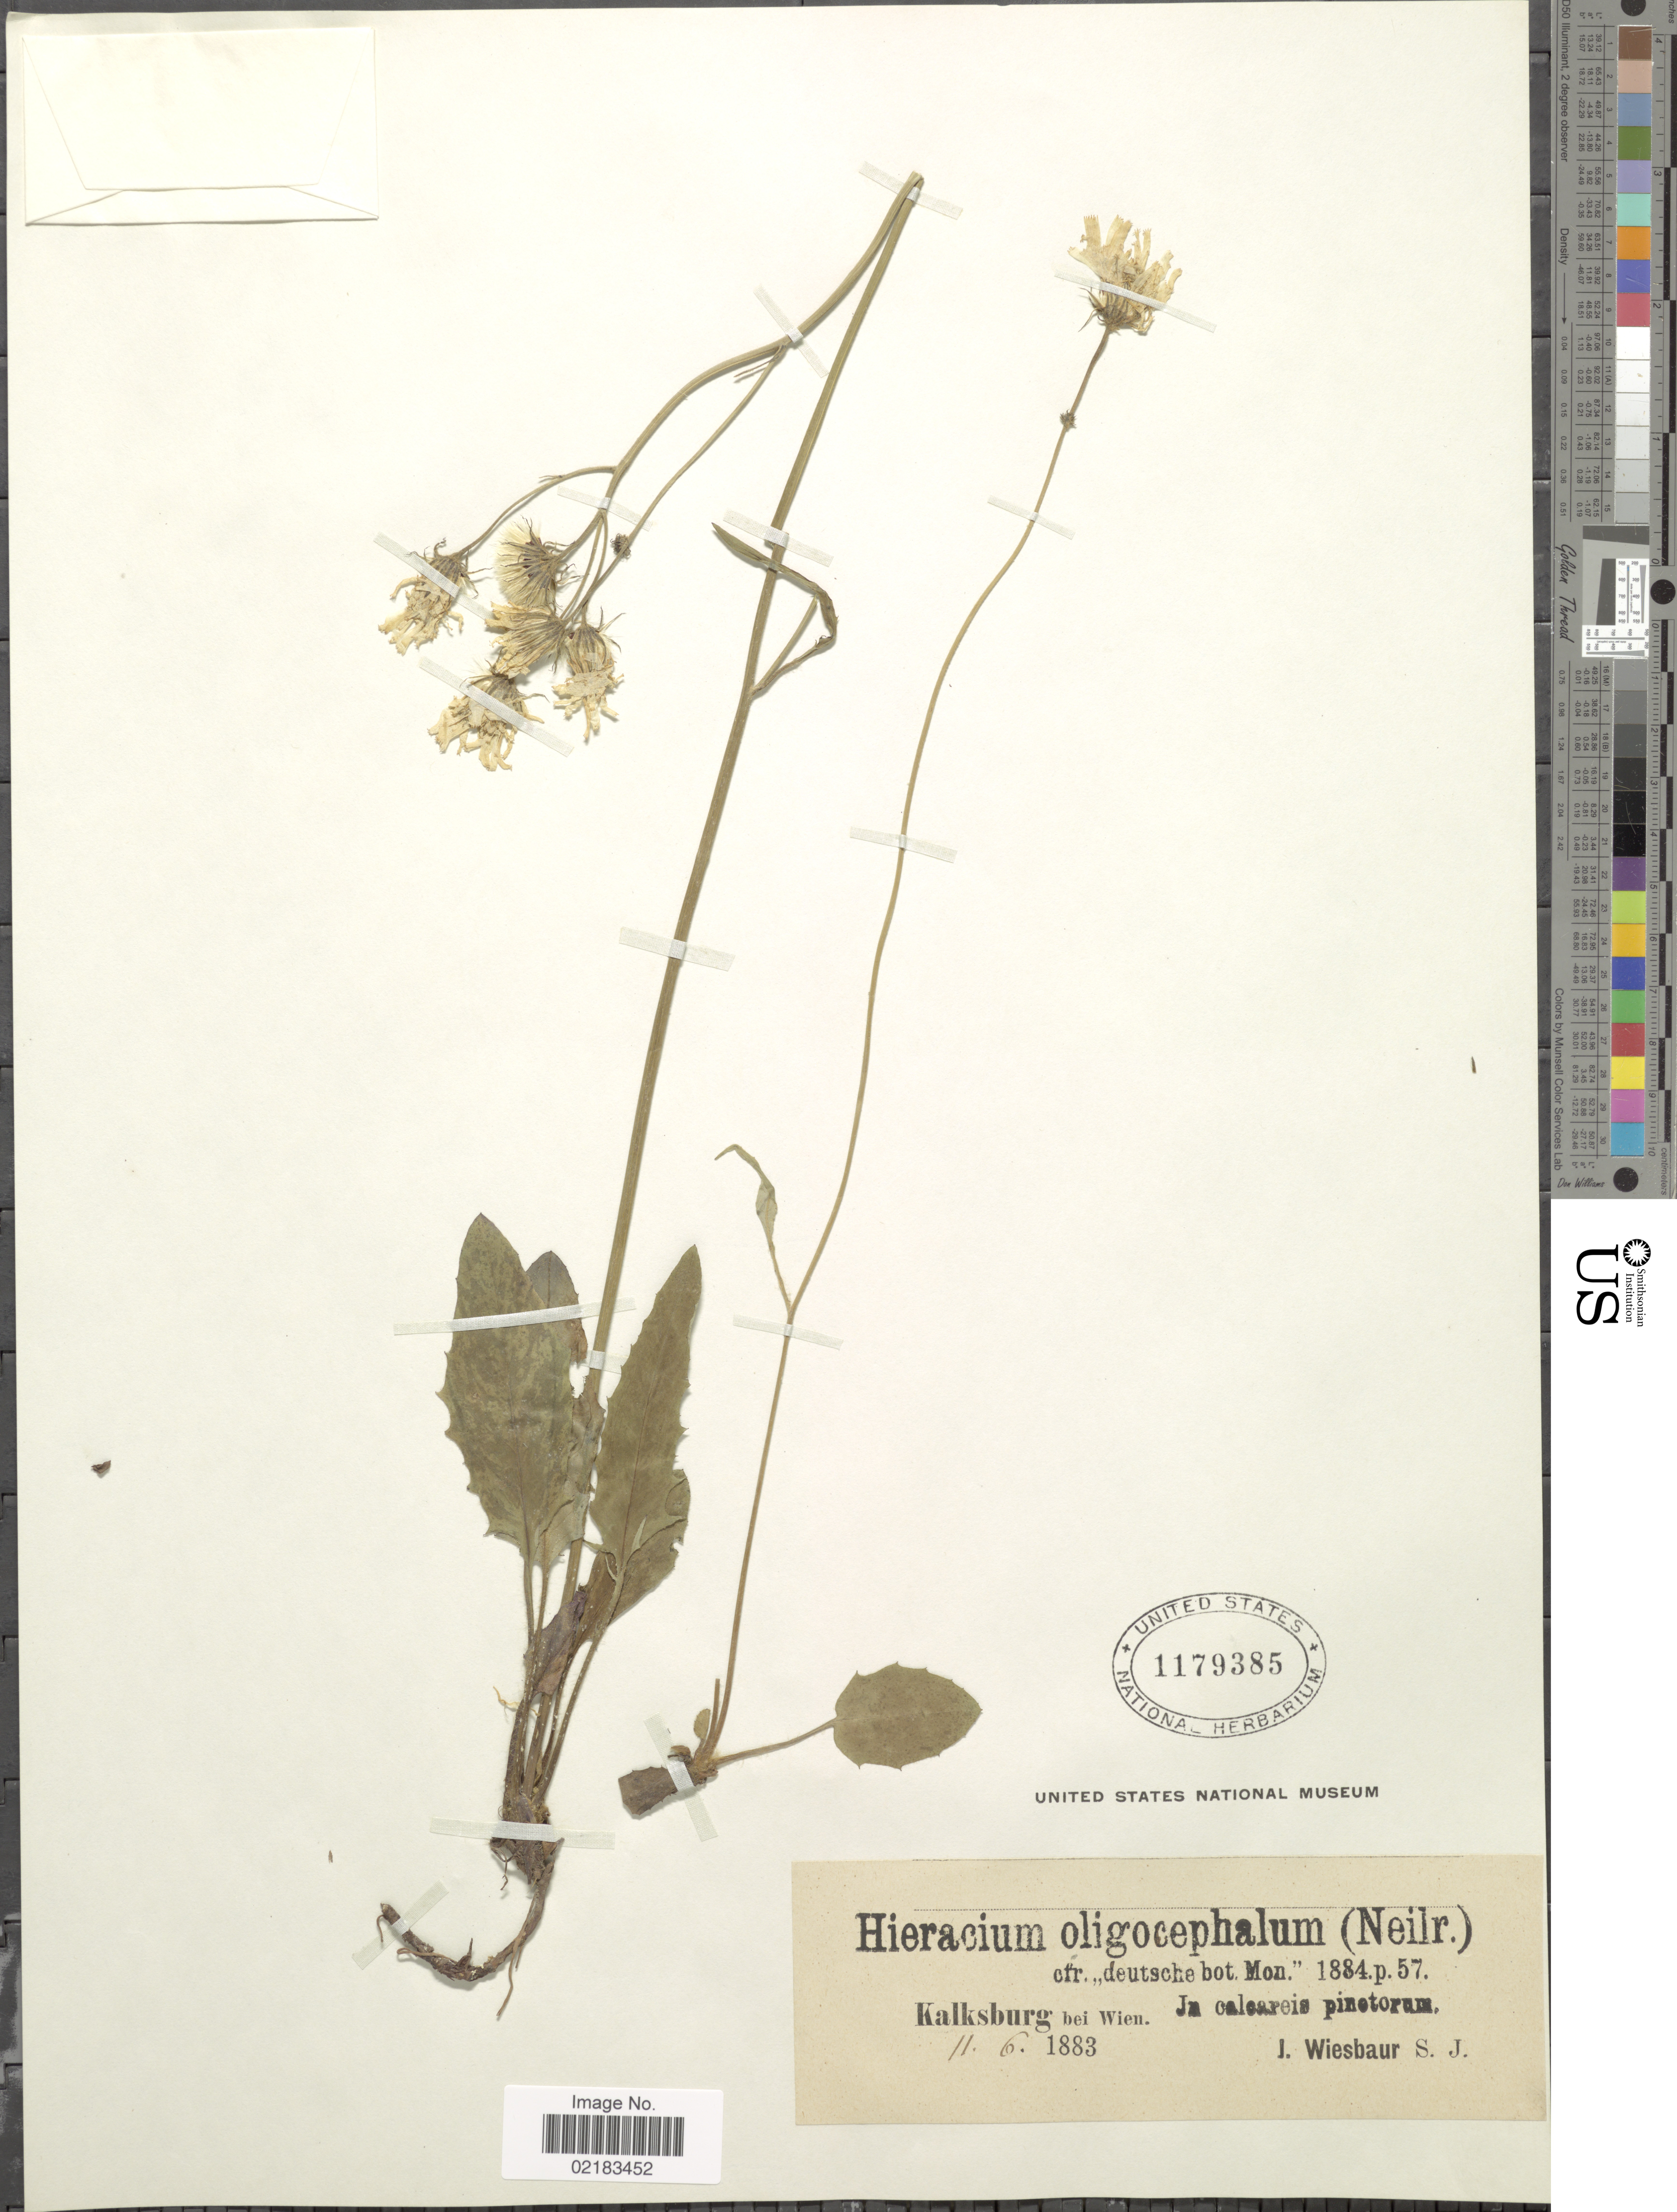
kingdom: Plantae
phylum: Tracheophyta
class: Magnoliopsida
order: Asterales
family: Asteraceae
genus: Hieracium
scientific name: Hieracium bifidum subsp. pseudoligocephalum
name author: (Zahn) Zahn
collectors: J. Wiesbaur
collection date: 1883-06-11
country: Austria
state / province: Wien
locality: Kalksburg bei Wien, in caleareis pinetroum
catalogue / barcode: US 1179385